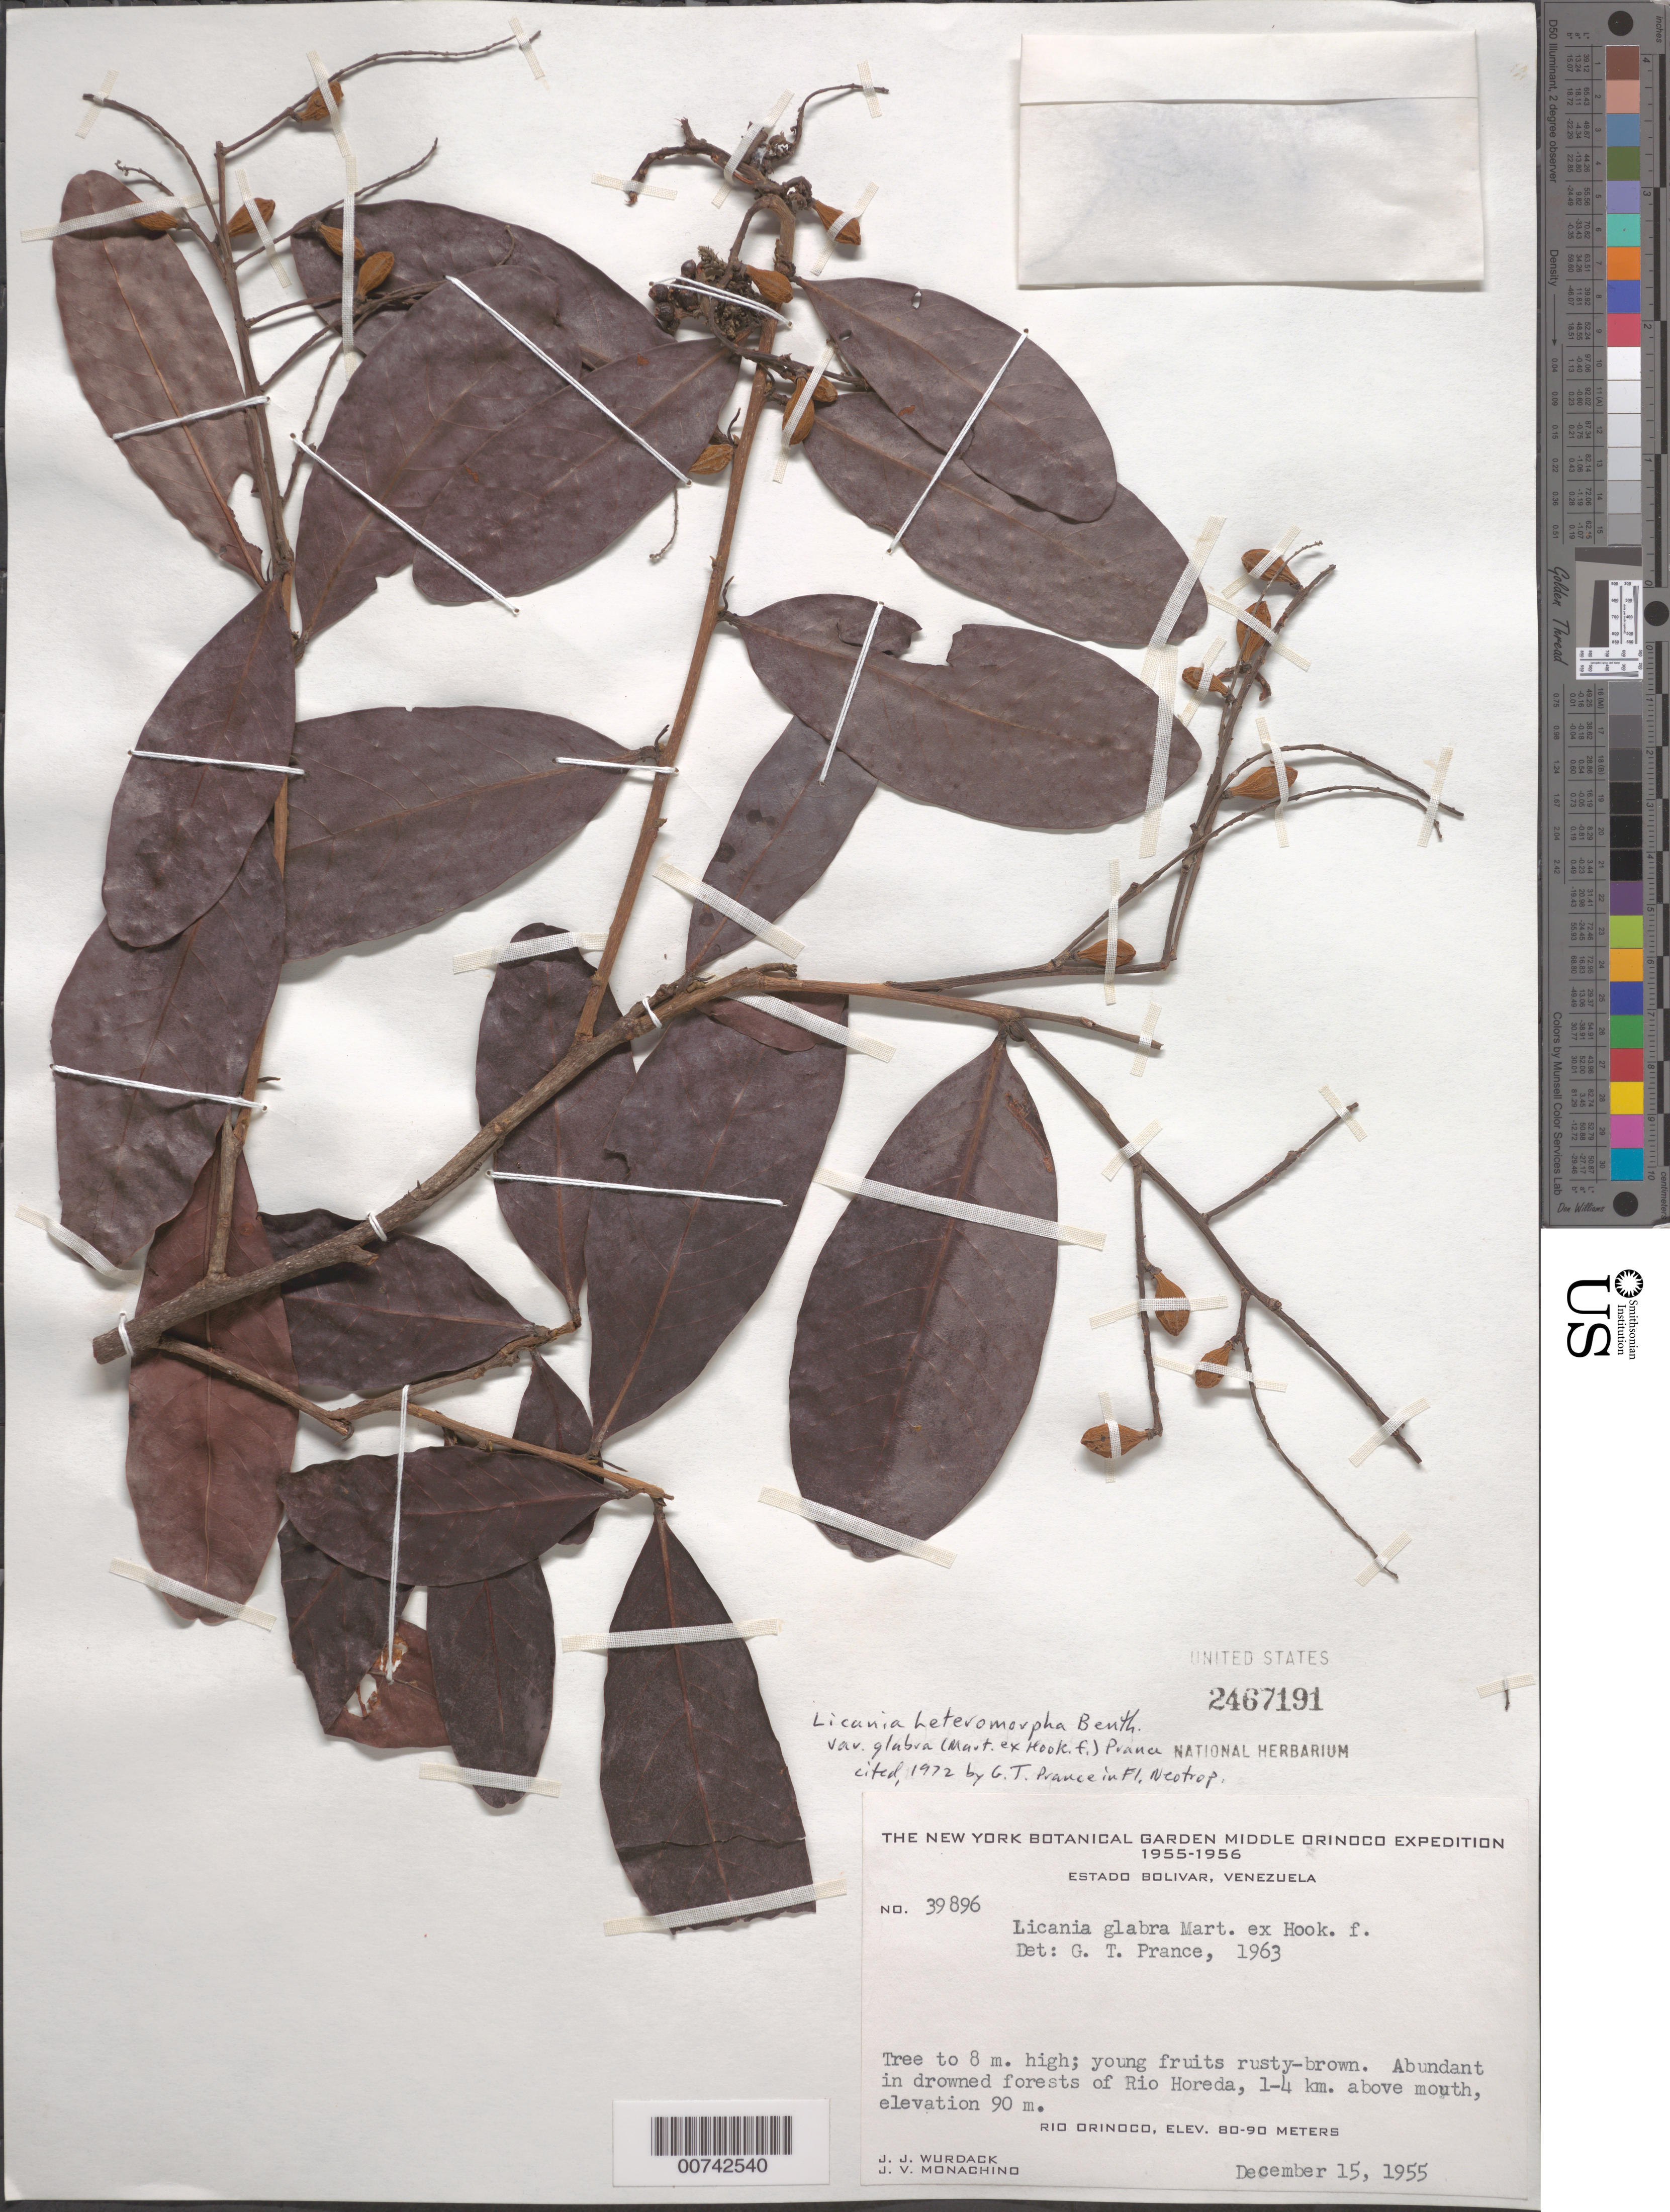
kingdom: Plantae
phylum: Tracheophyta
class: Magnoliopsida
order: Malpighiales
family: Chrysobalanaceae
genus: Hymenopus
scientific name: Hymenopus heteromorphus var. glabrus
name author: (Mart. ex Hook. f.) Sothers & Prance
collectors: J. J. Wurdack & J. V. Monachino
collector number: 39896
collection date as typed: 15-Dec-55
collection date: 1955-12-15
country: Venezuela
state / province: Bolívar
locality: Río Horeda, 1-4 km above mouth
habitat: Drowned forests of river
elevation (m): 90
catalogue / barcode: US 2467191